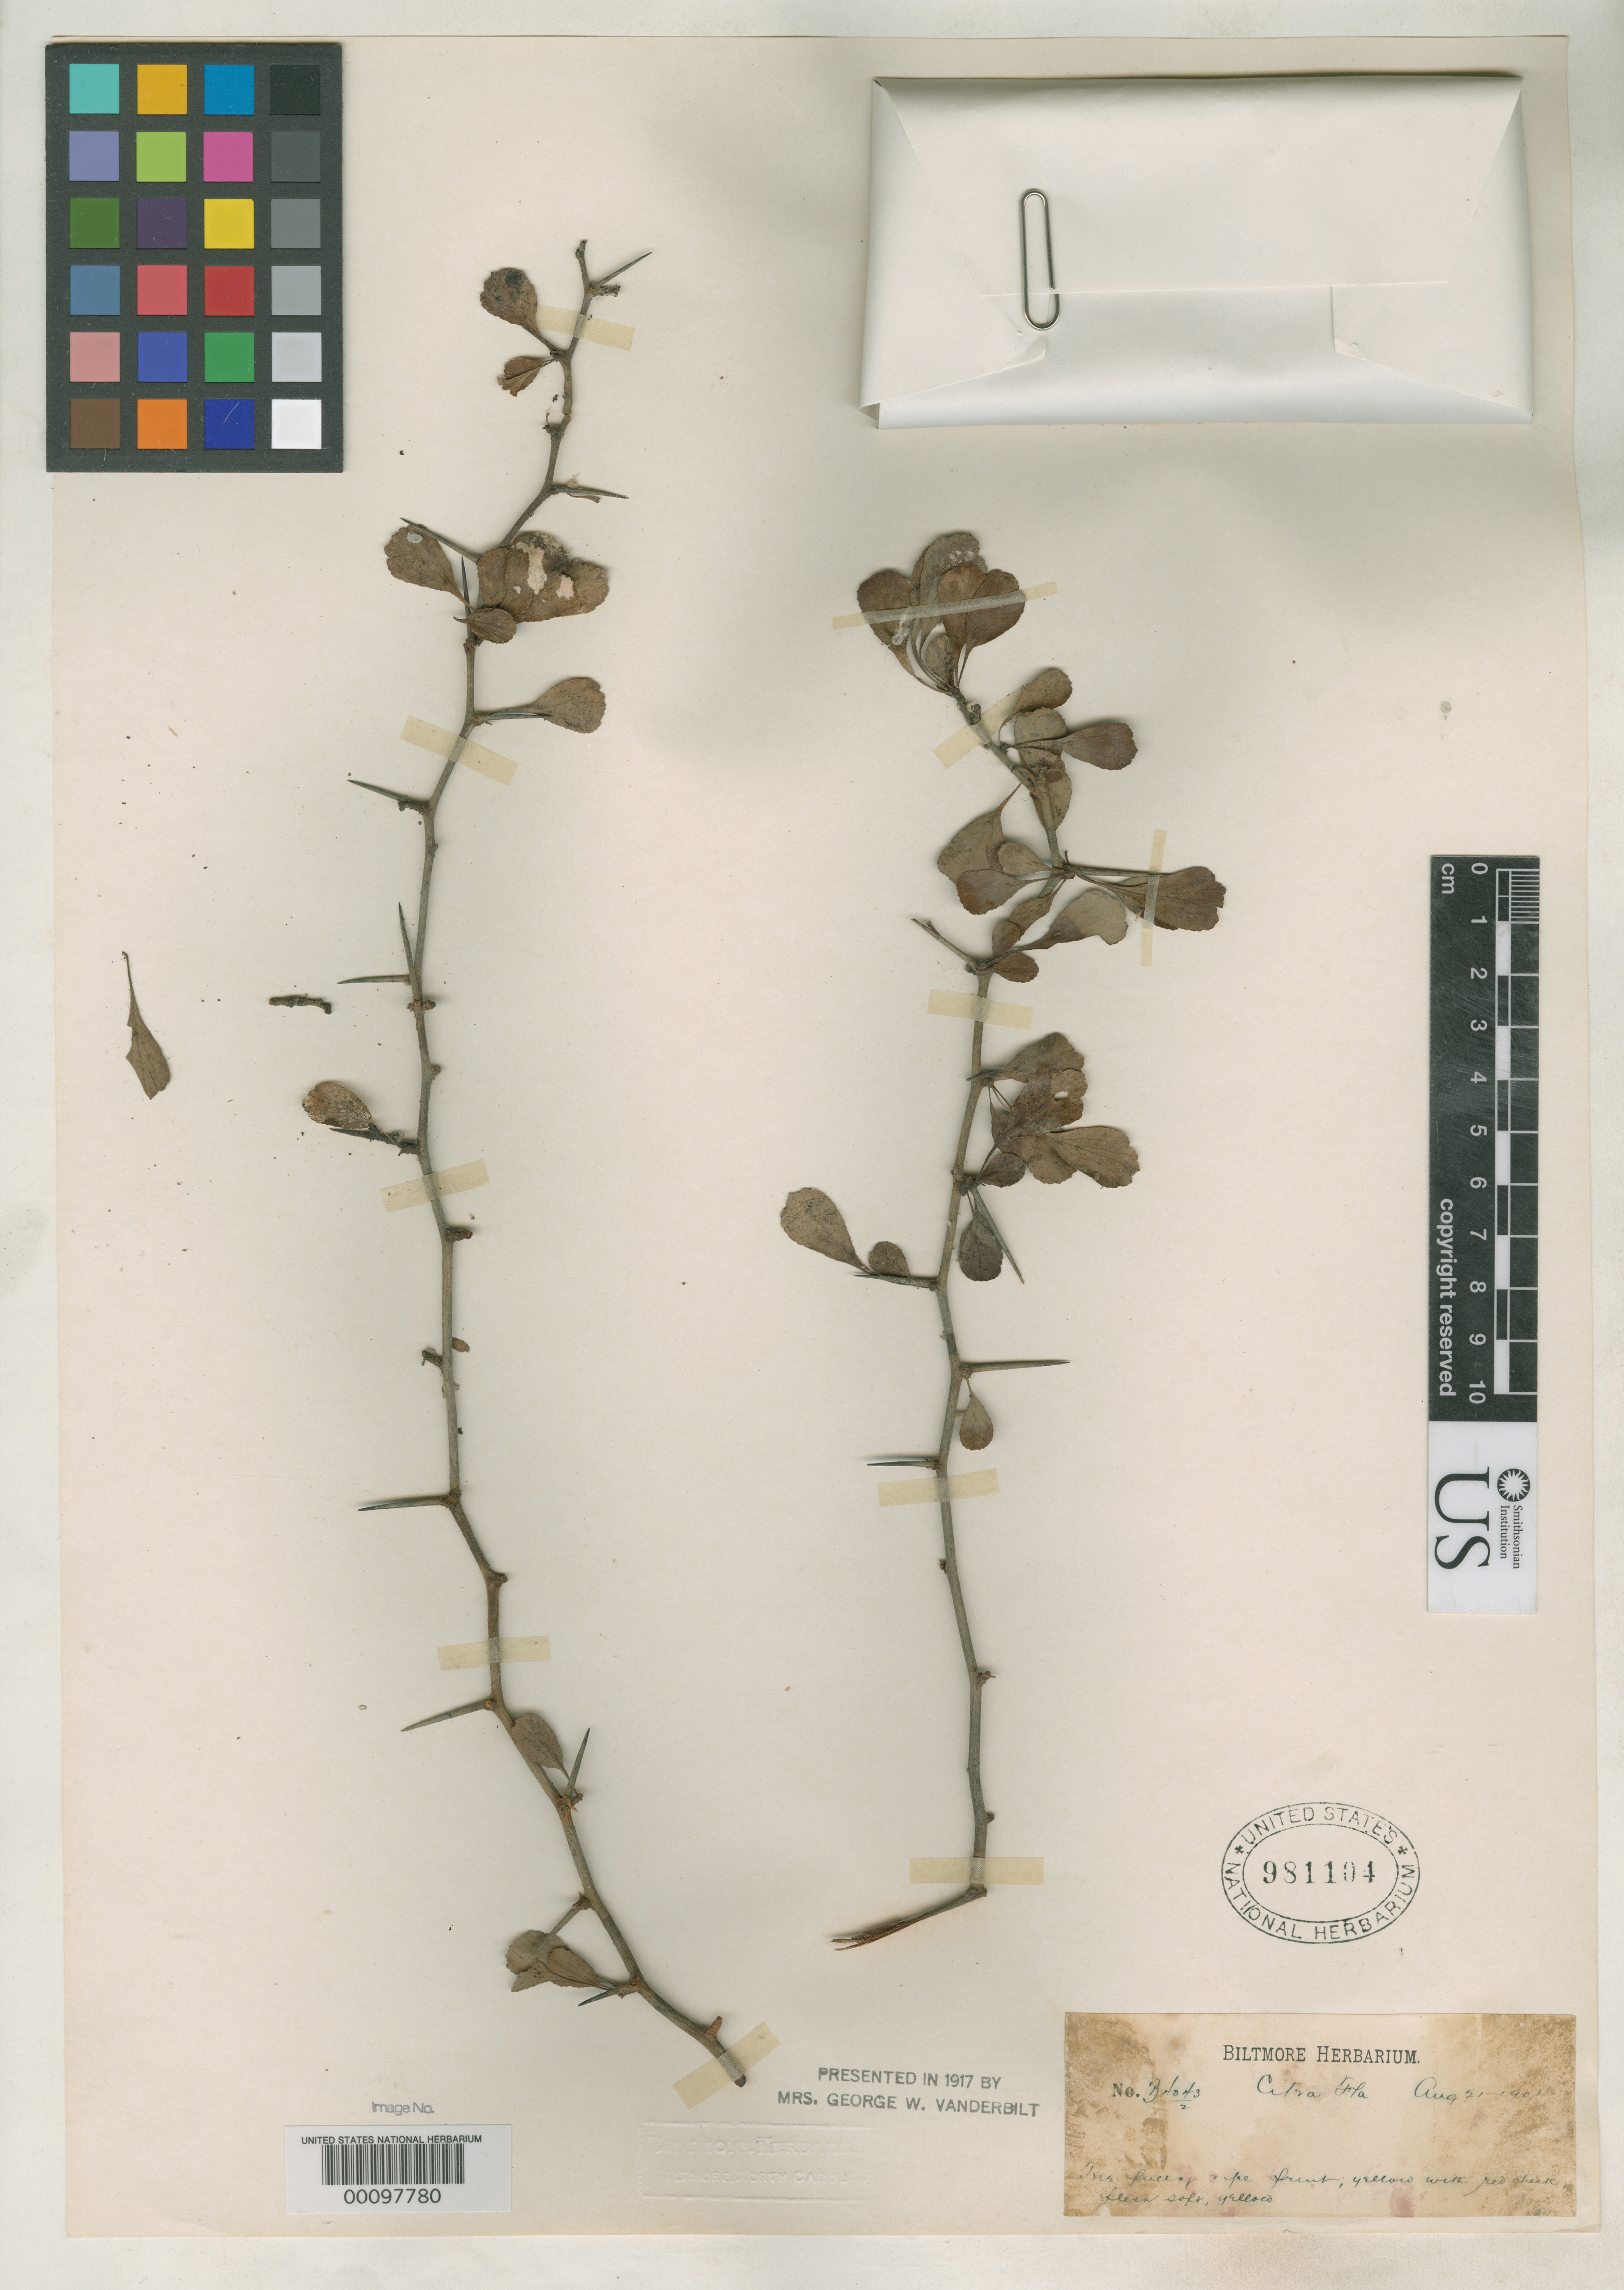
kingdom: Plantae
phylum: Tracheophyta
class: Magnoliopsida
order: Rosales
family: Rosaceae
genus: Crataegus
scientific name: Crataegus rimosa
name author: Beadle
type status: Syntype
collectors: ex herb. Biltmore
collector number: B 4043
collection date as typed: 21 Aug 1901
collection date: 1901-08-21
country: United States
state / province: Florida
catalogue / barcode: US 981104